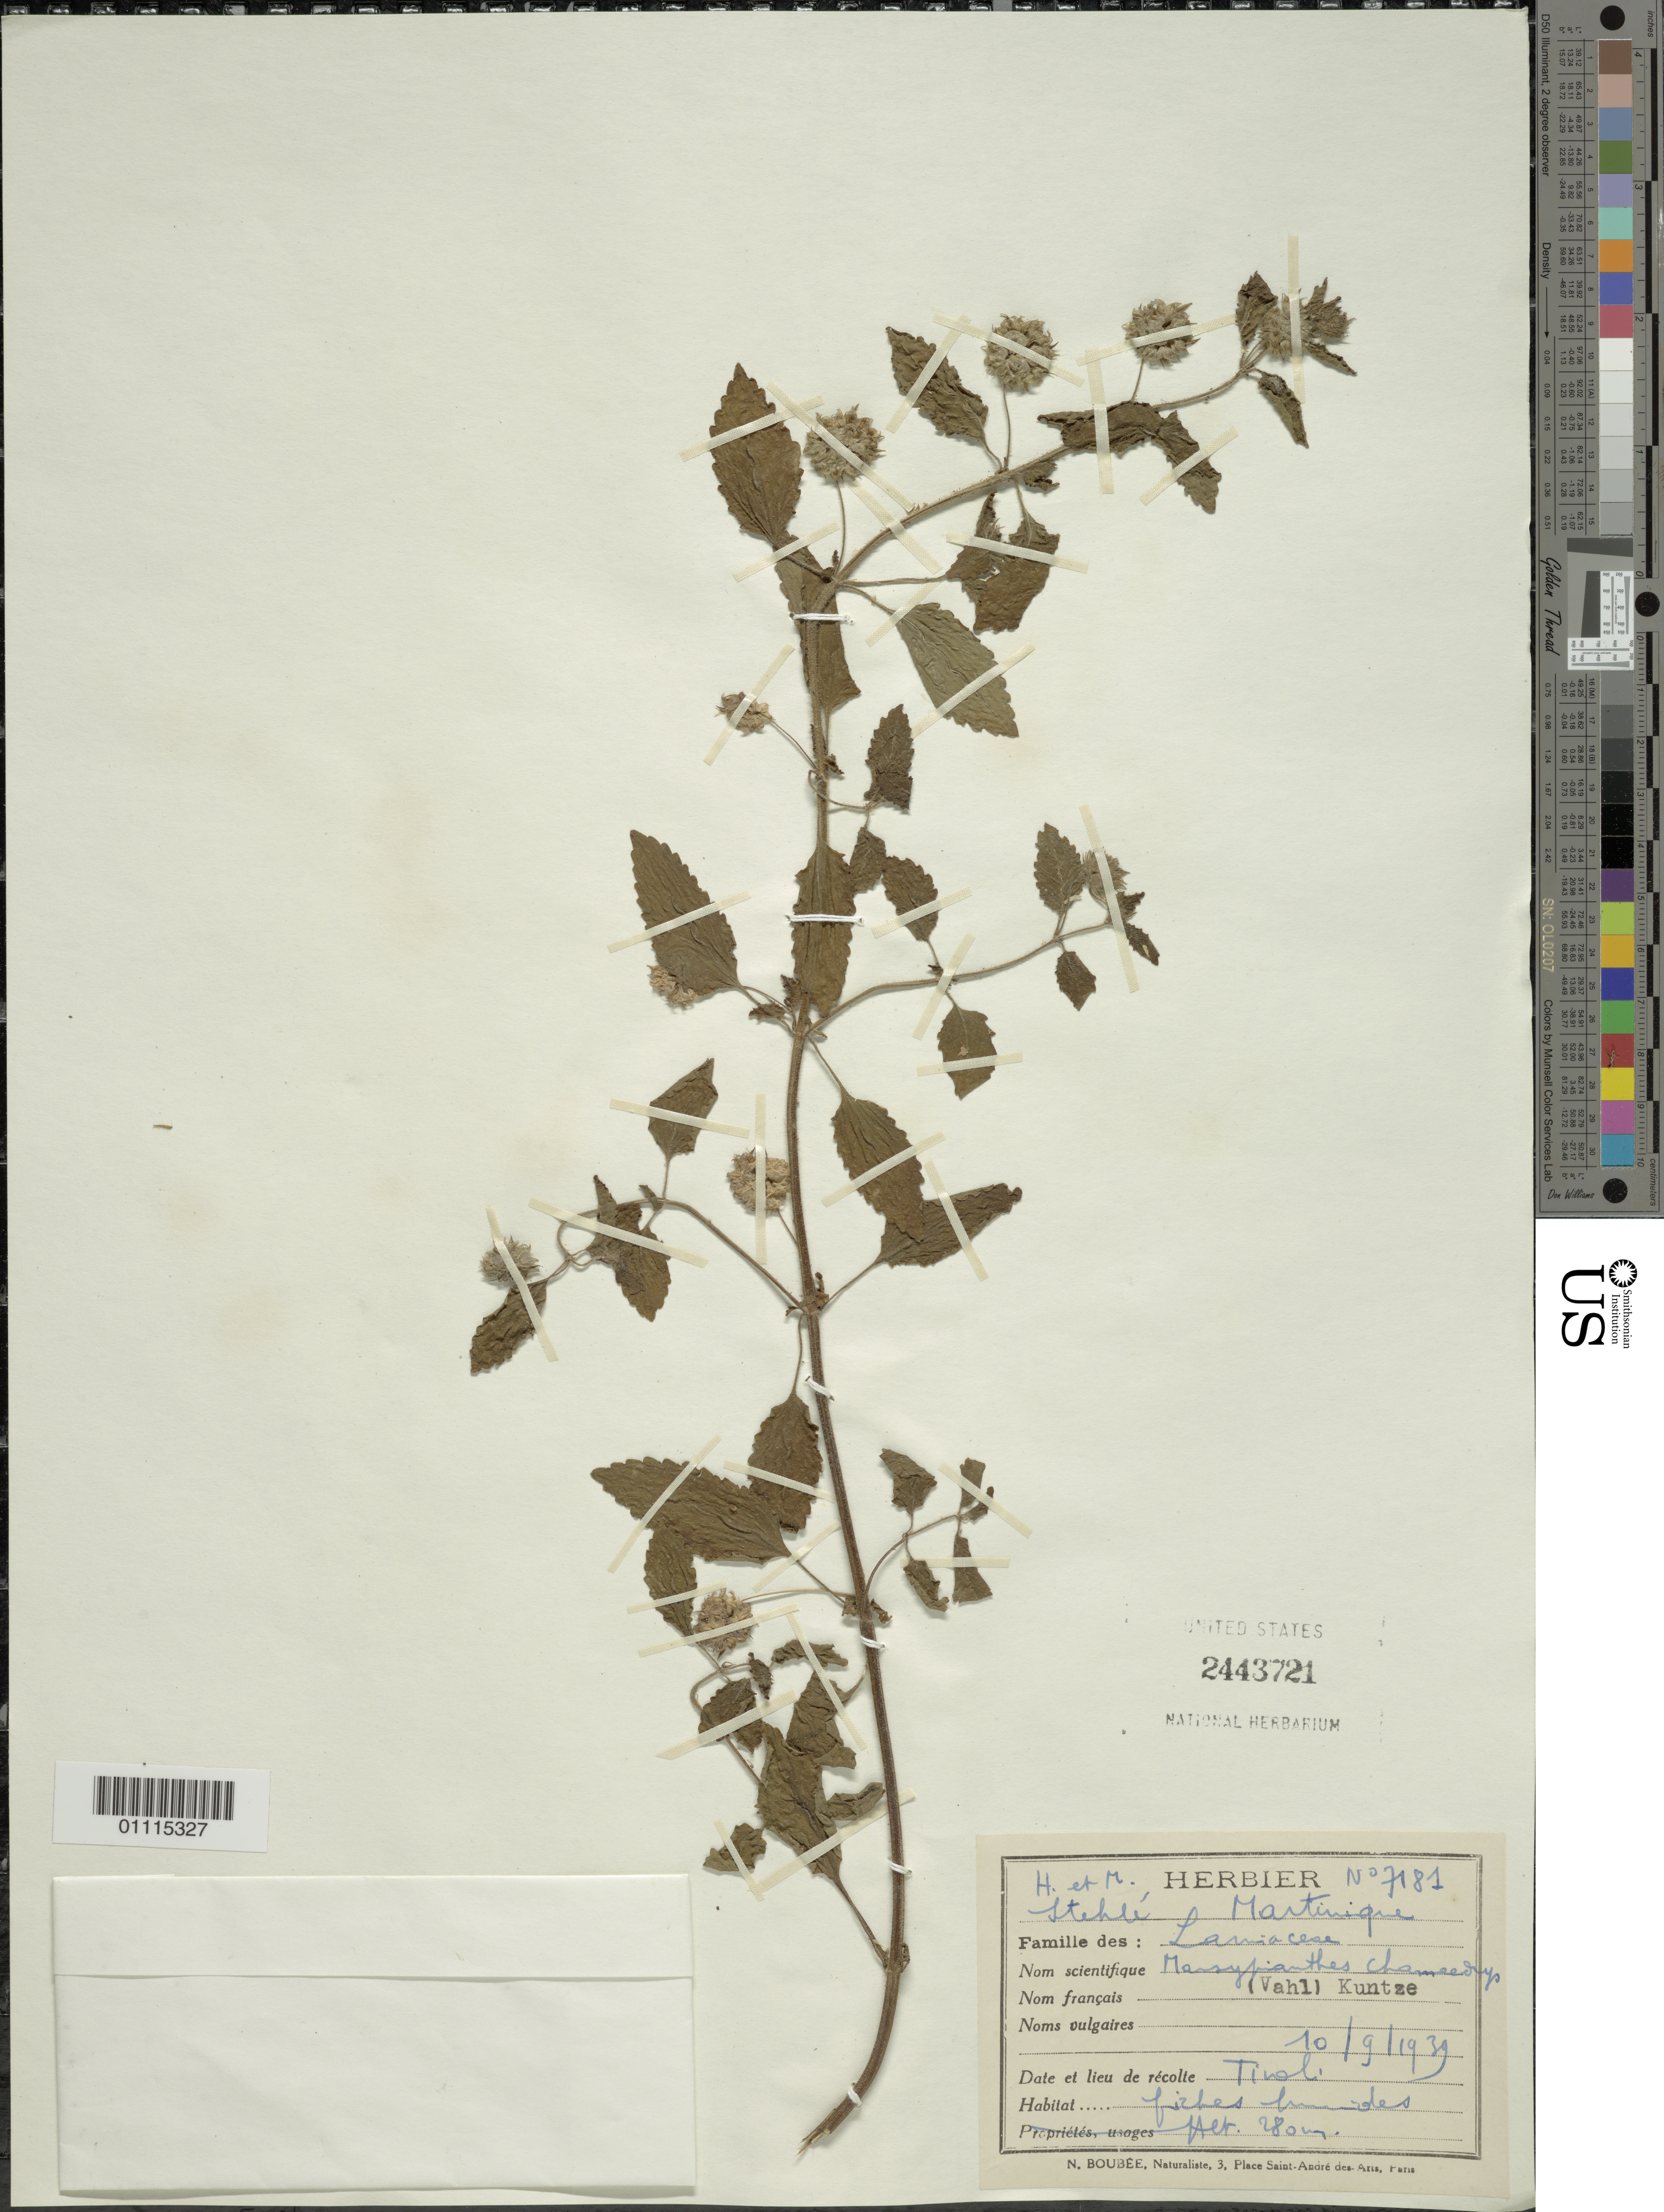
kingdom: Plantae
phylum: Tracheophyta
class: Magnoliopsida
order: Lamiales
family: Lamiaceae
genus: Marsypianthes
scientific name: Marsypianthes chamaedrys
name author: (Vahl) Kuntze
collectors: H. Stehlé & M. Stehlé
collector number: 7181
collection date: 1939-09-10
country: Martinique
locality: Tivoli.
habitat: Fiches humides.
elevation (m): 280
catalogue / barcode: US 2443721